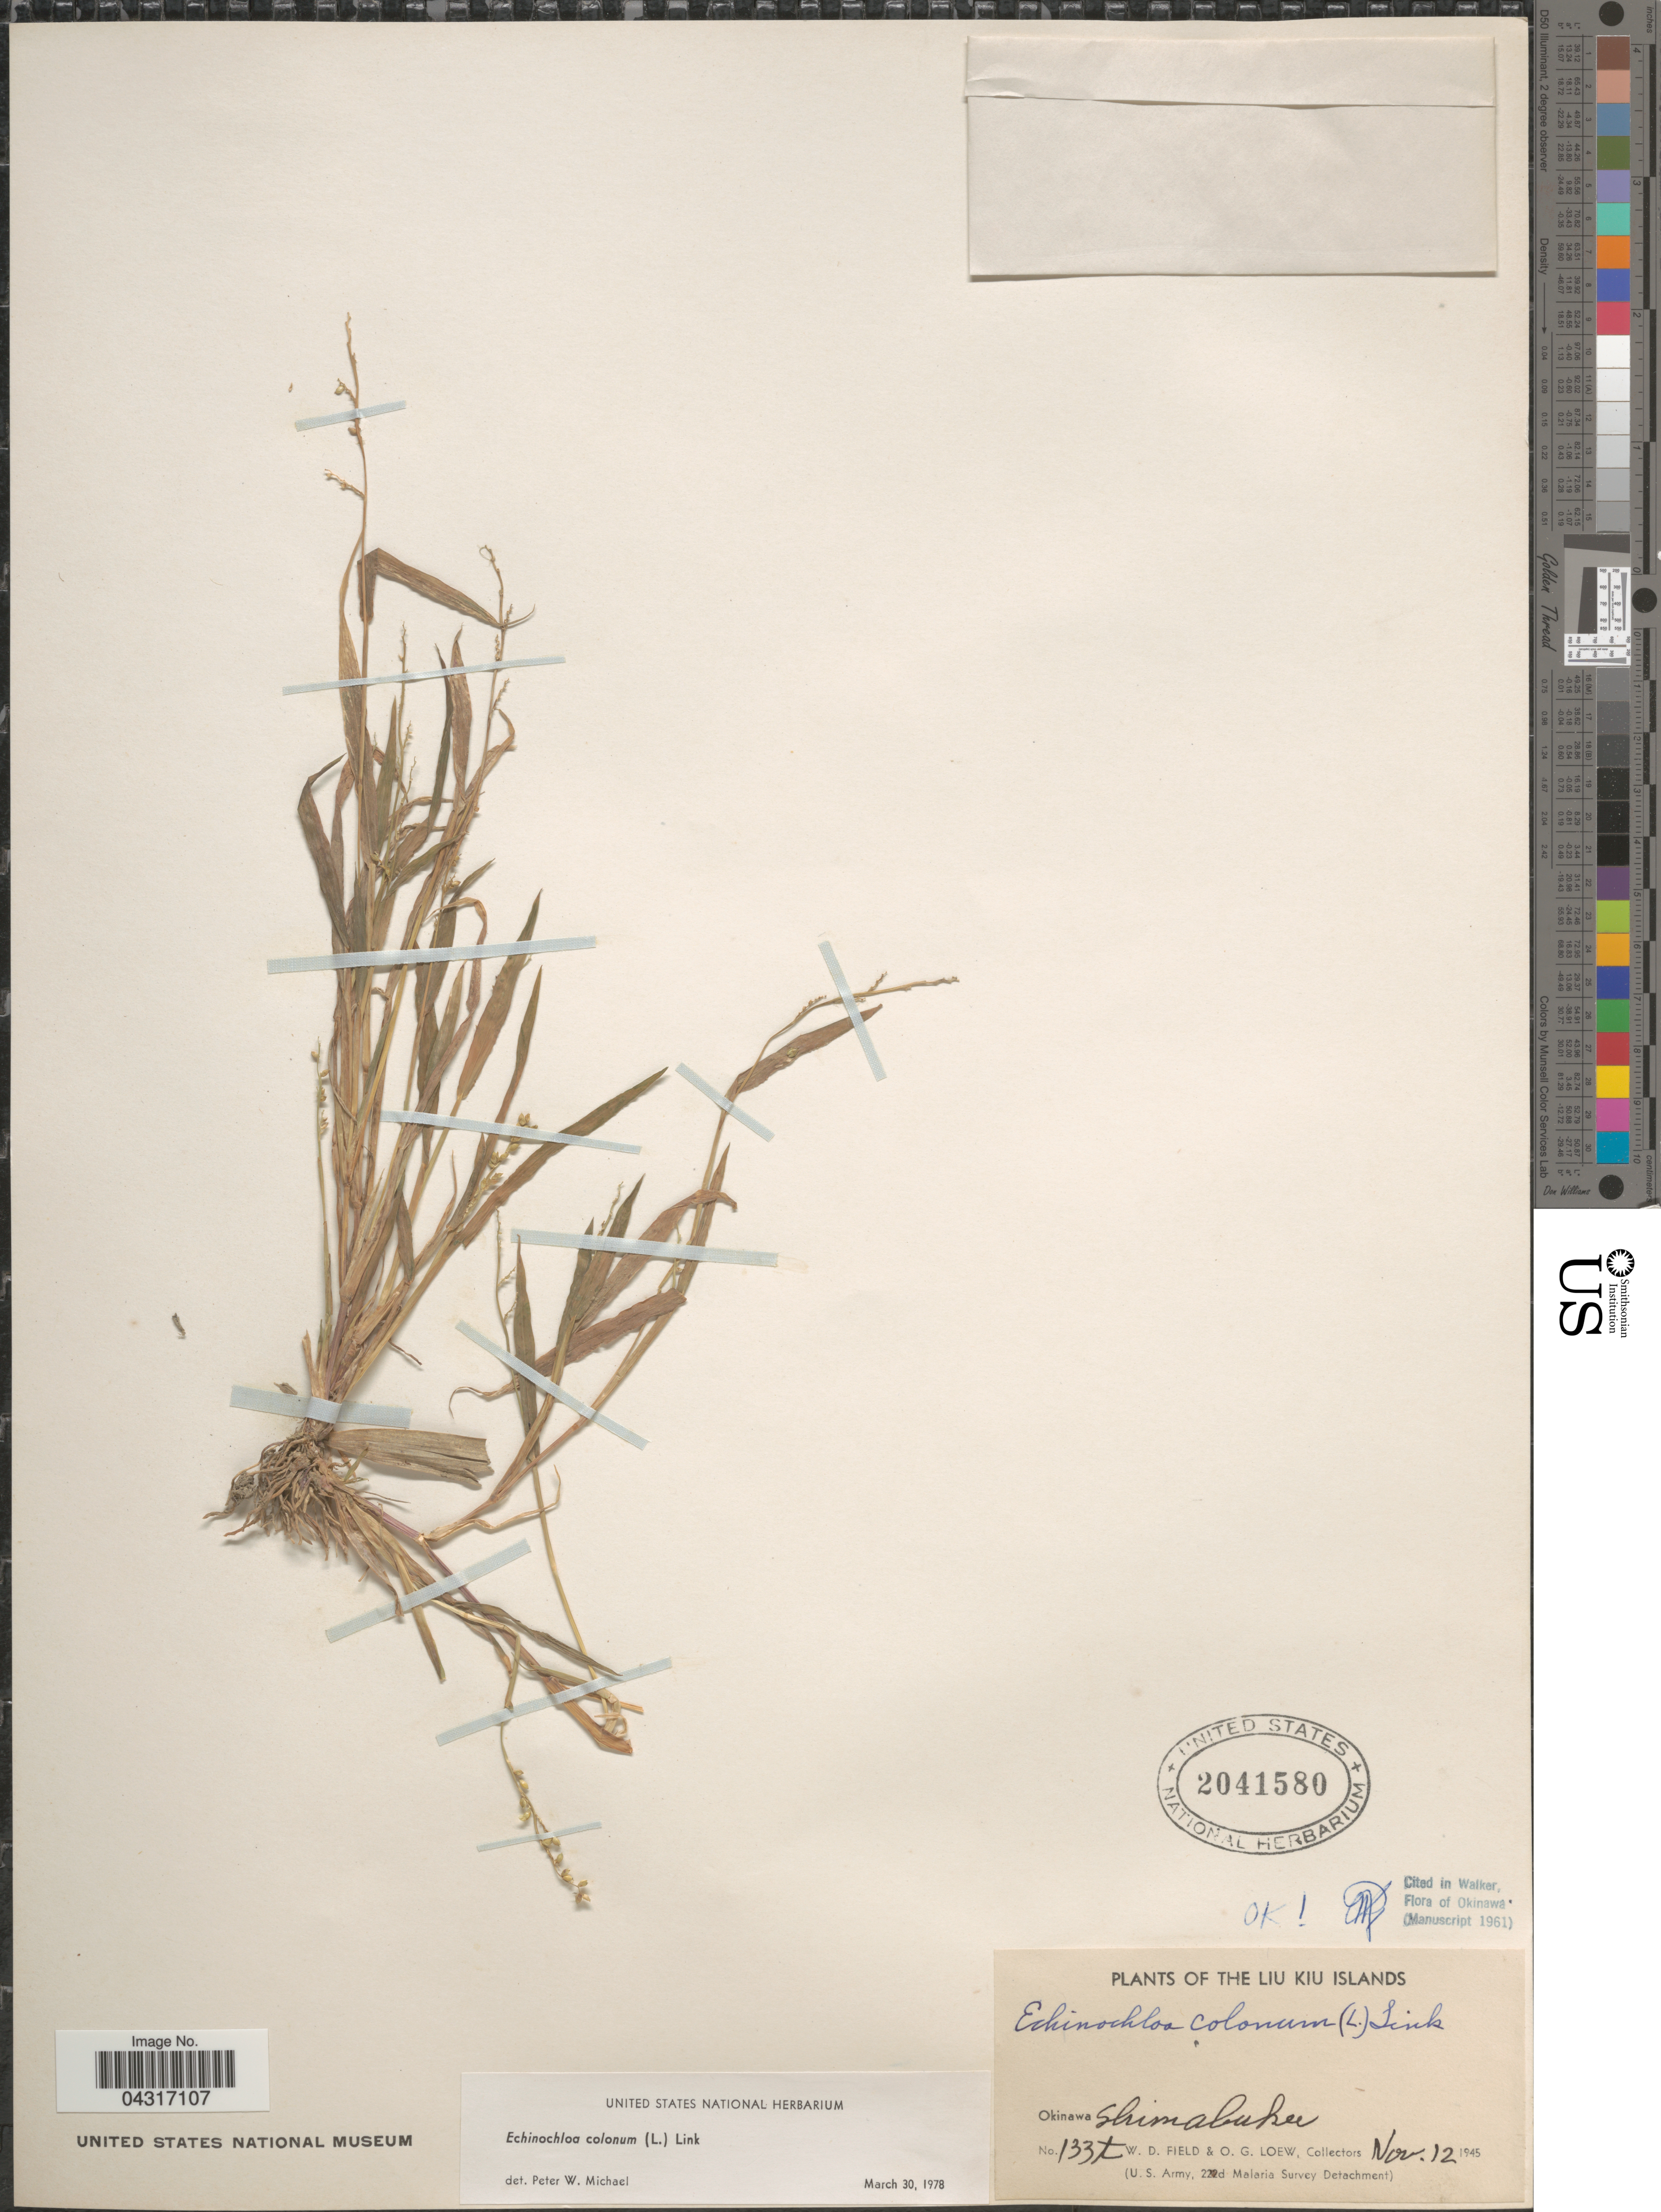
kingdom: Plantae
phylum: Tracheophyta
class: Liliopsida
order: Poales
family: Poaceae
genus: Echinochloa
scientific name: Echinochloa colona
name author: (L.) Link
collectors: W. D. Field & O. G. Loew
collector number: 133t*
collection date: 1945-11-12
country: Japan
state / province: Okinawa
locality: The Liu Kiu Islands. Shimabuku. (U.S. Army, 222d Malaria Survey Detachment) [unsure placement].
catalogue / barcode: US 2041580